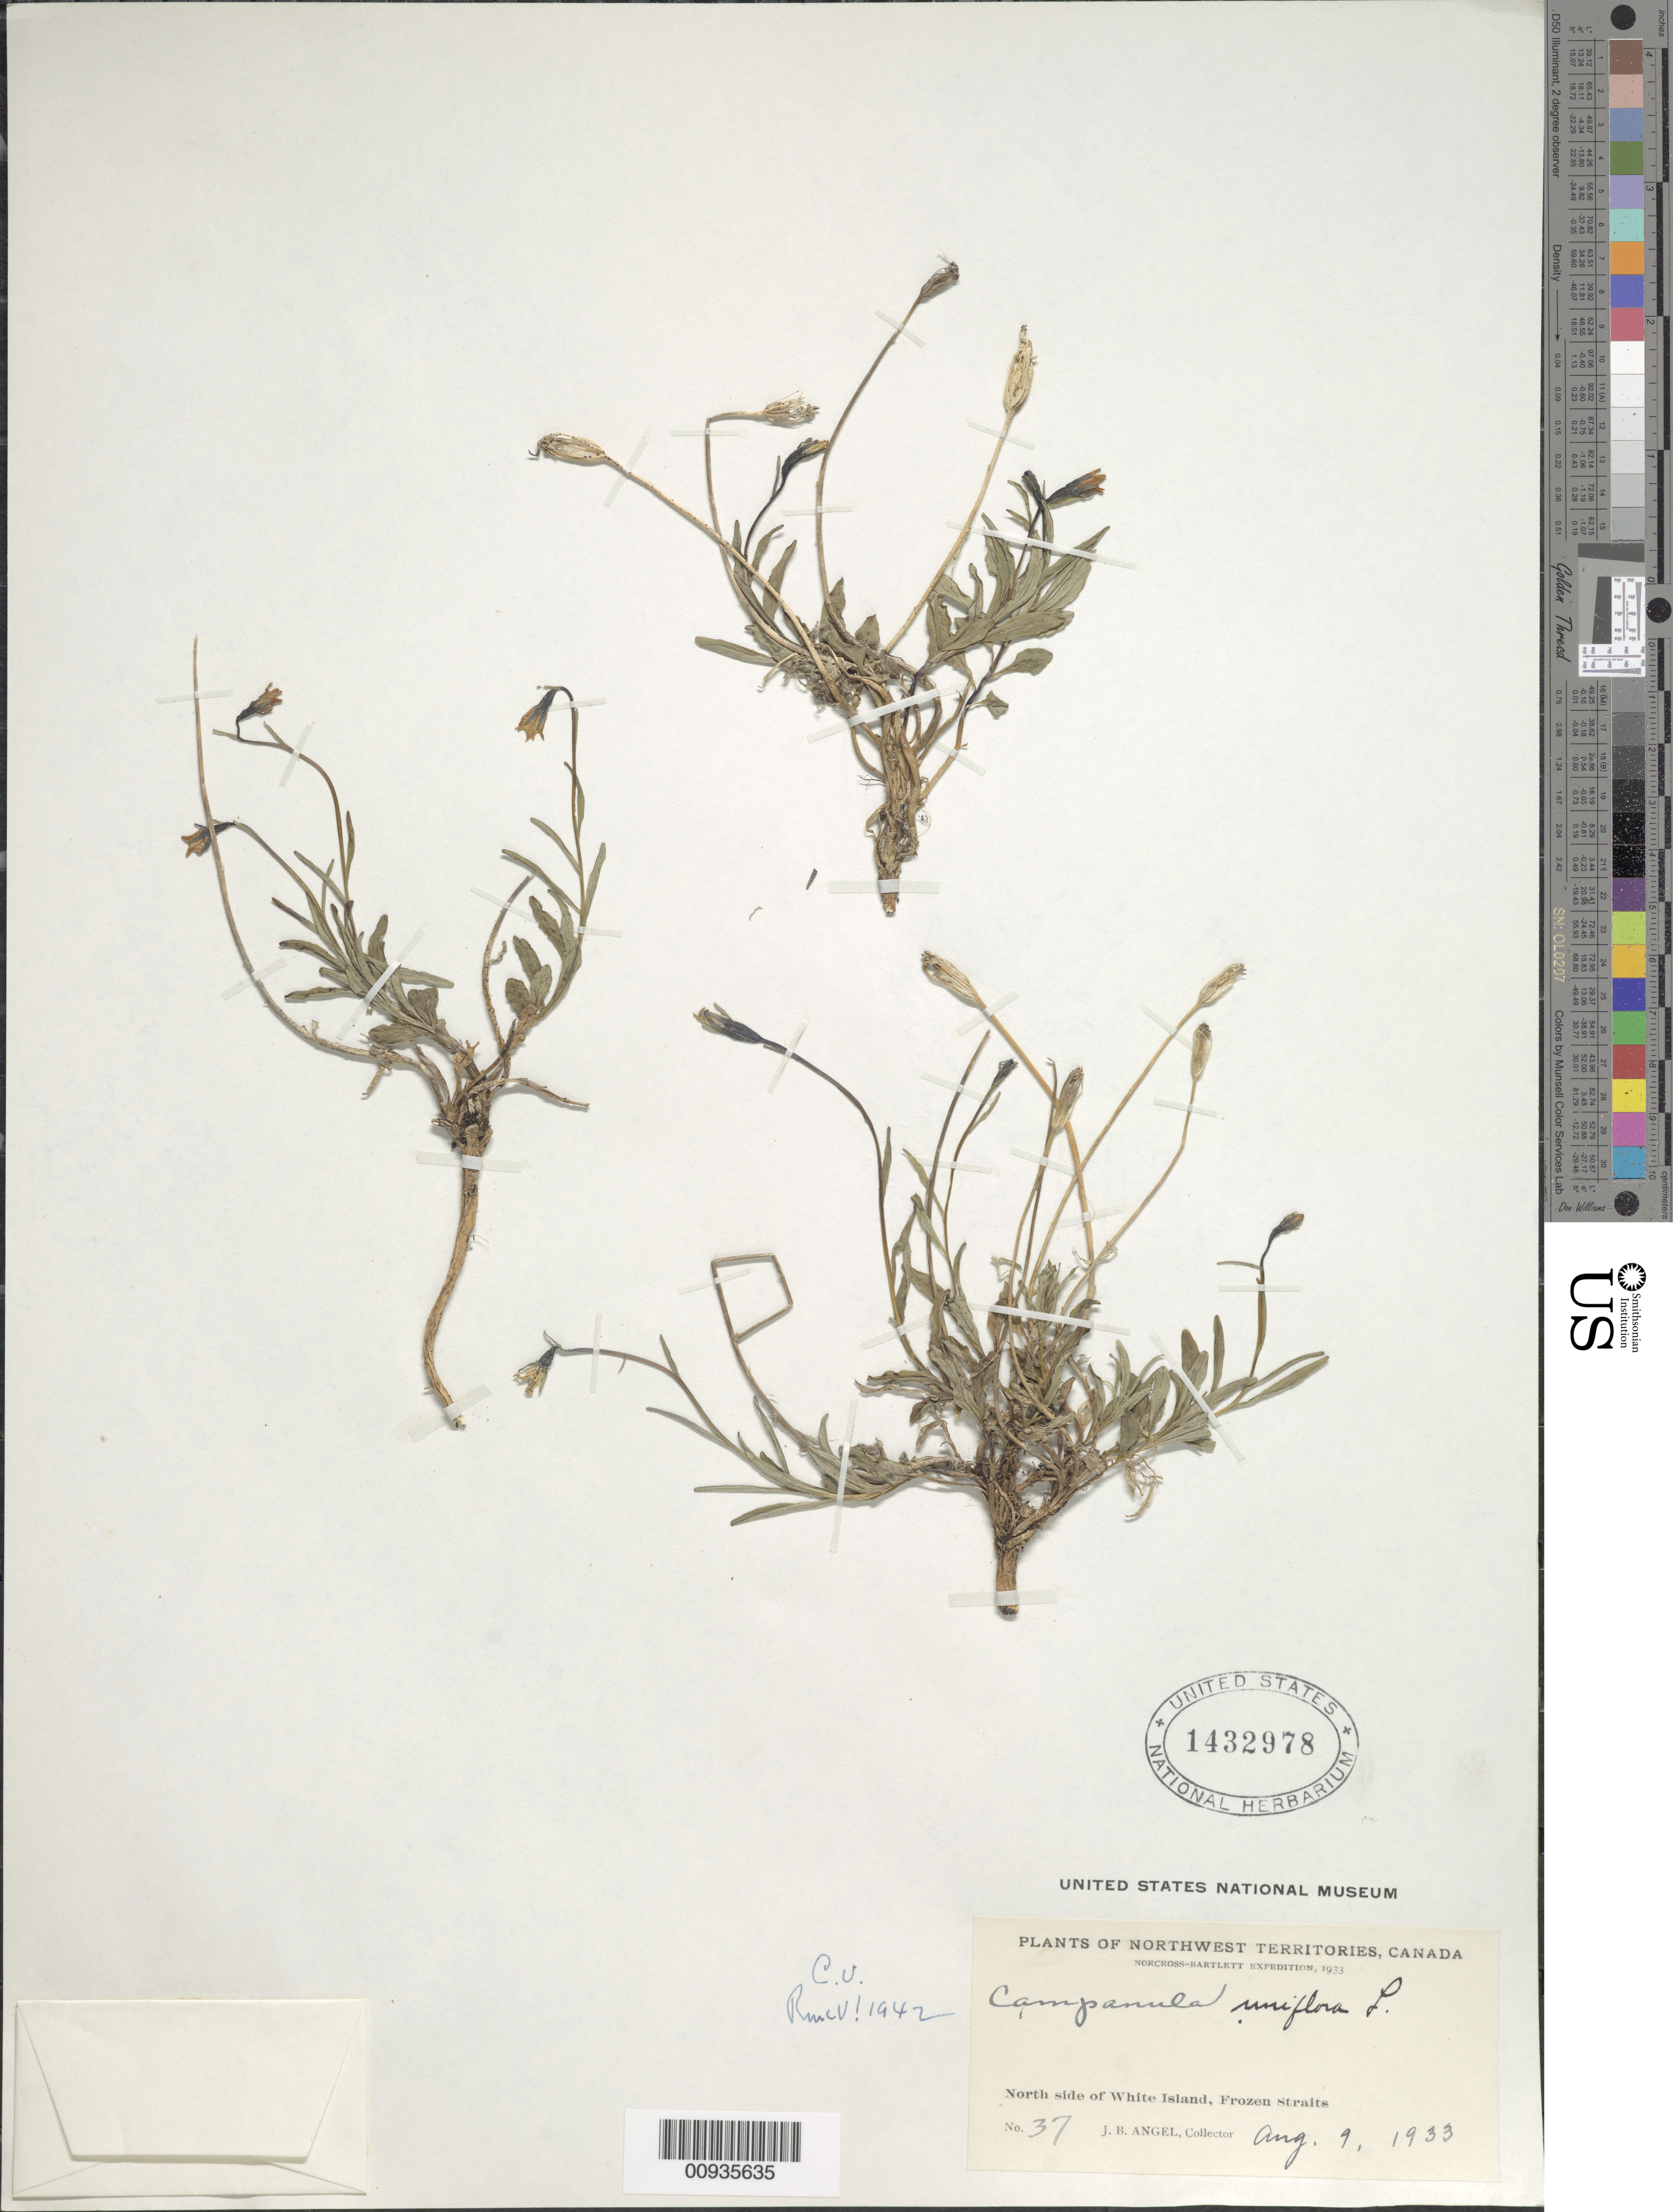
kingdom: Plantae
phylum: Tracheophyta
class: Magnoliopsida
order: Asterales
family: Campanulaceae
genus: Campanula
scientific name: Campanula uniflora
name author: L.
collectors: J. Angel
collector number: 37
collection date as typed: Aug. 9, 1933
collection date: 1933-08-09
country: Canada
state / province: Northwest Territories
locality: North side of White Island, Frozen Straits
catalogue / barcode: US 1432978